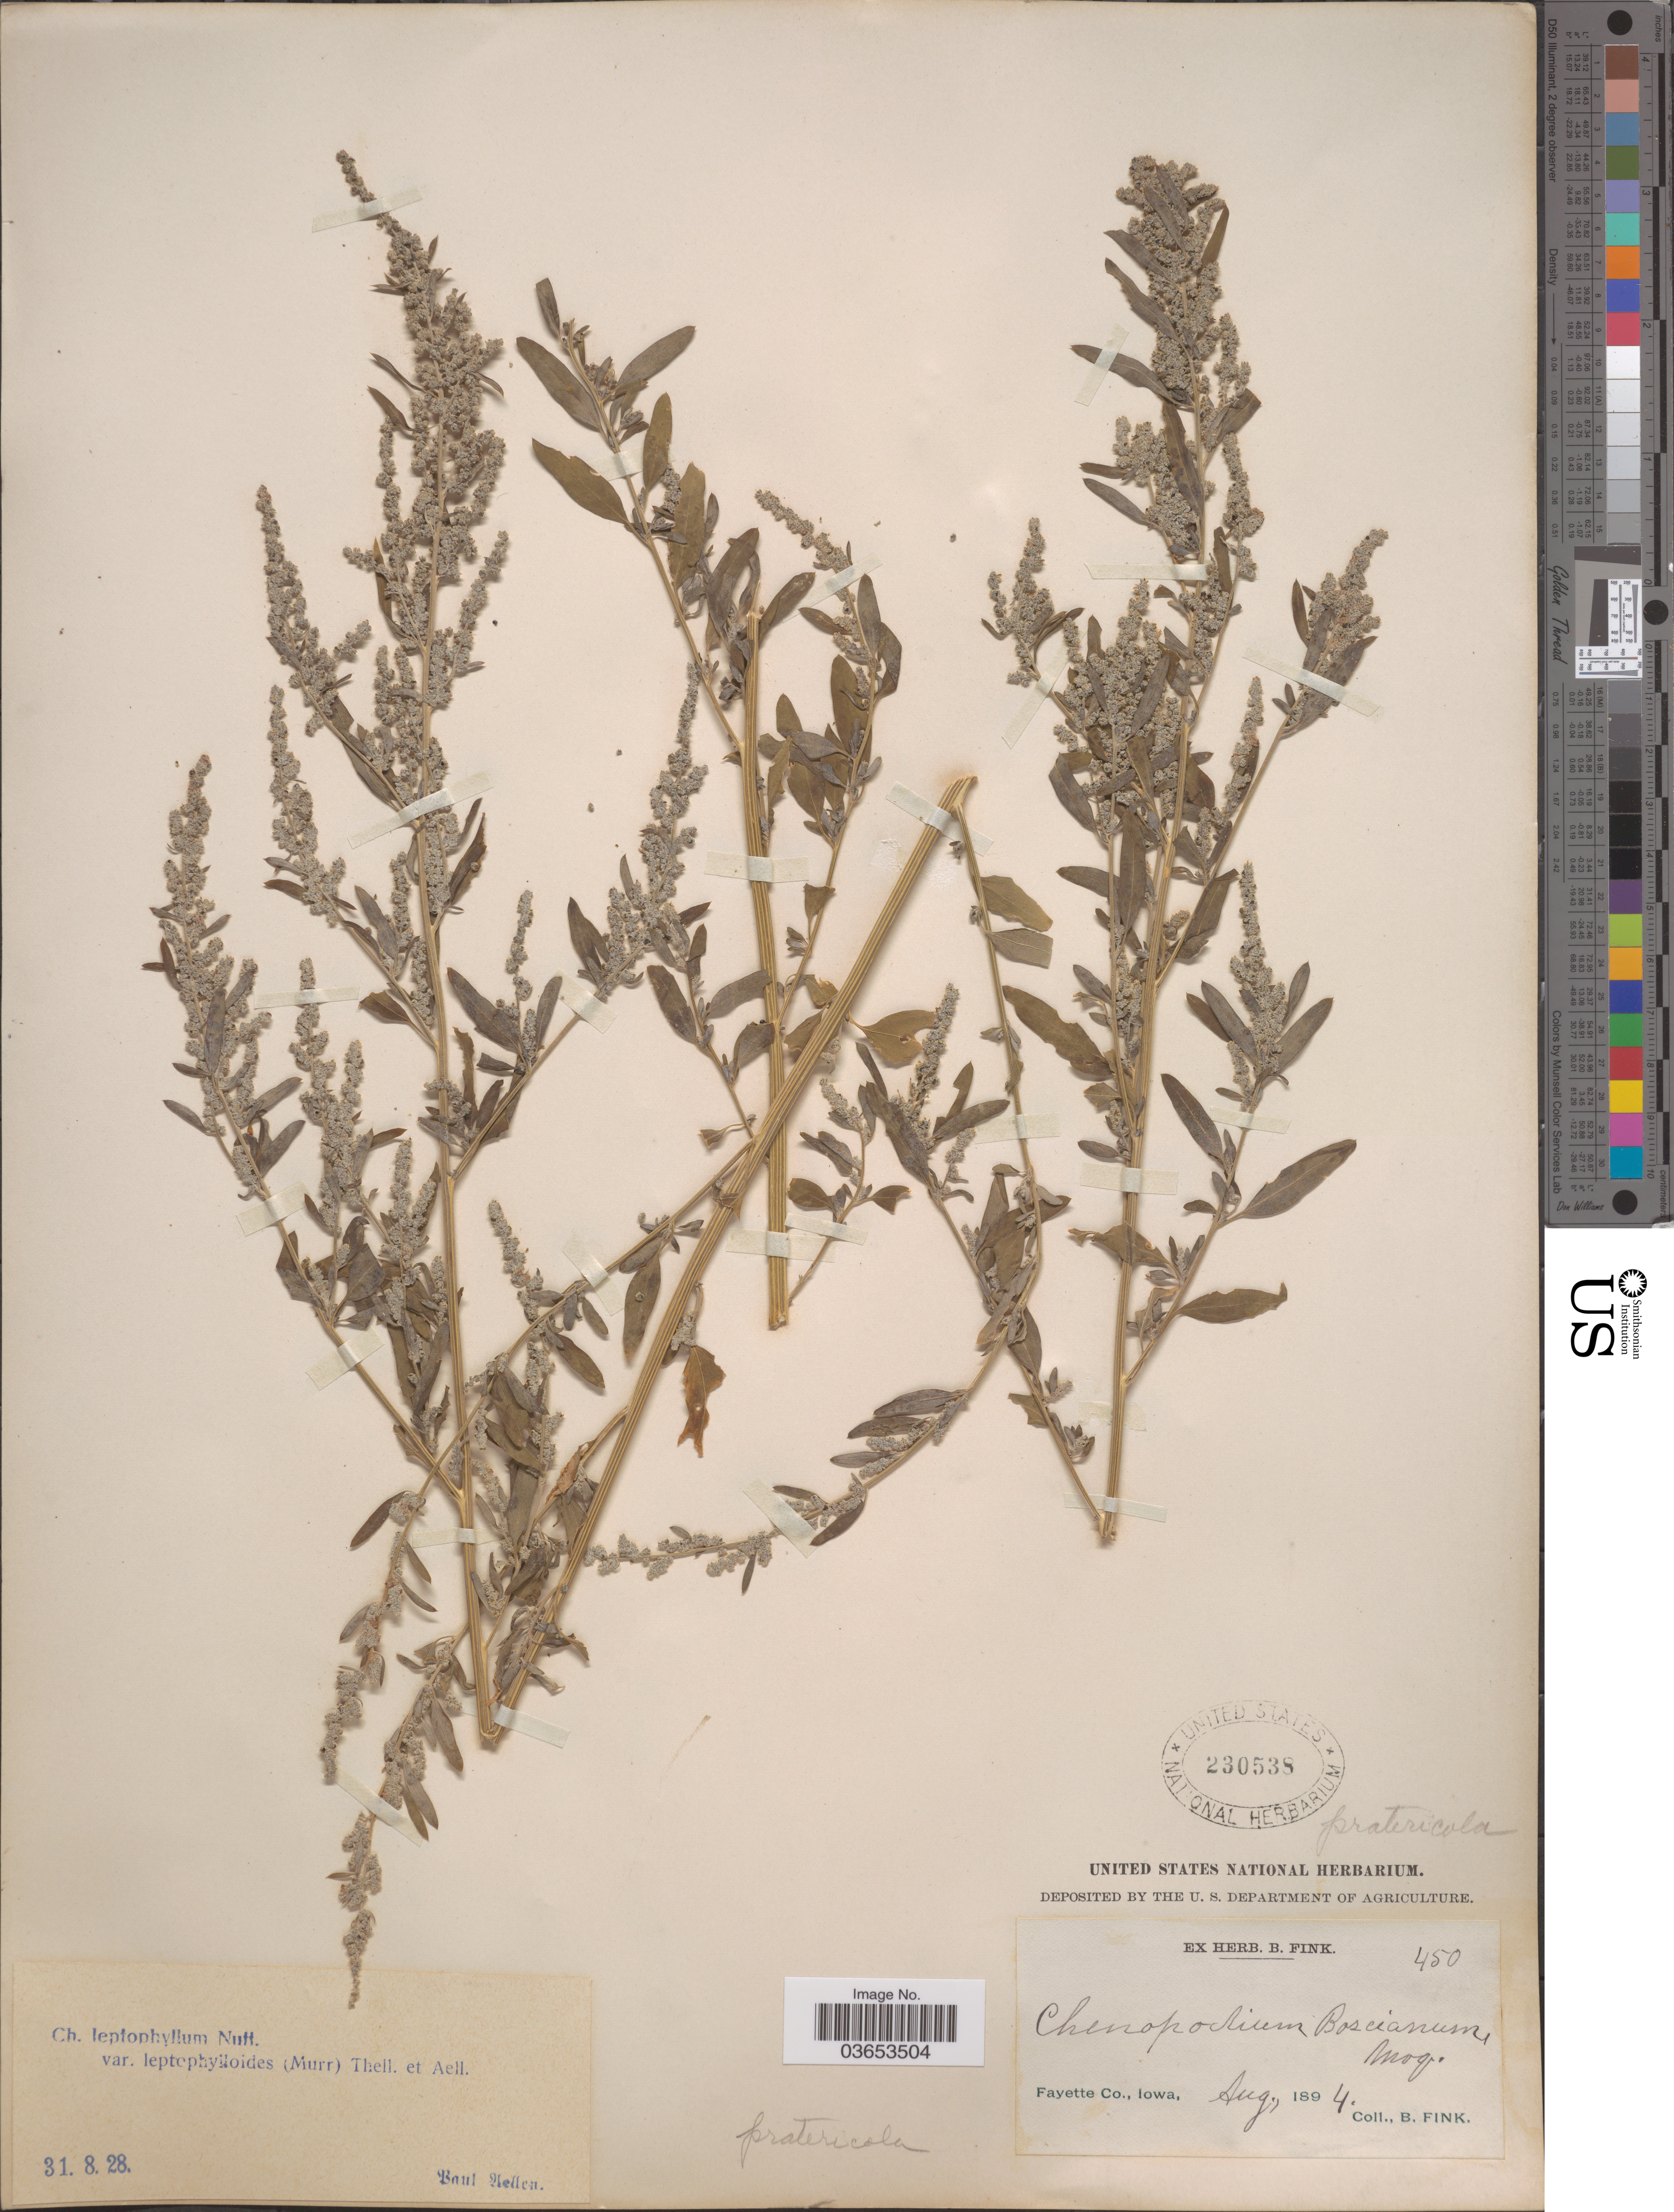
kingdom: Plantae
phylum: Tracheophyta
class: Magnoliopsida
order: Caryophyllales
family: Amaranthaceae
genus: Chenopodium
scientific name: Chenopodium leptophyllum var. leptophylloides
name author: (Murr) Thell. & Aellen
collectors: B. Fink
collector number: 450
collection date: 1894-08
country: United States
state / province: Iowa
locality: Fayette Co.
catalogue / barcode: US 230538